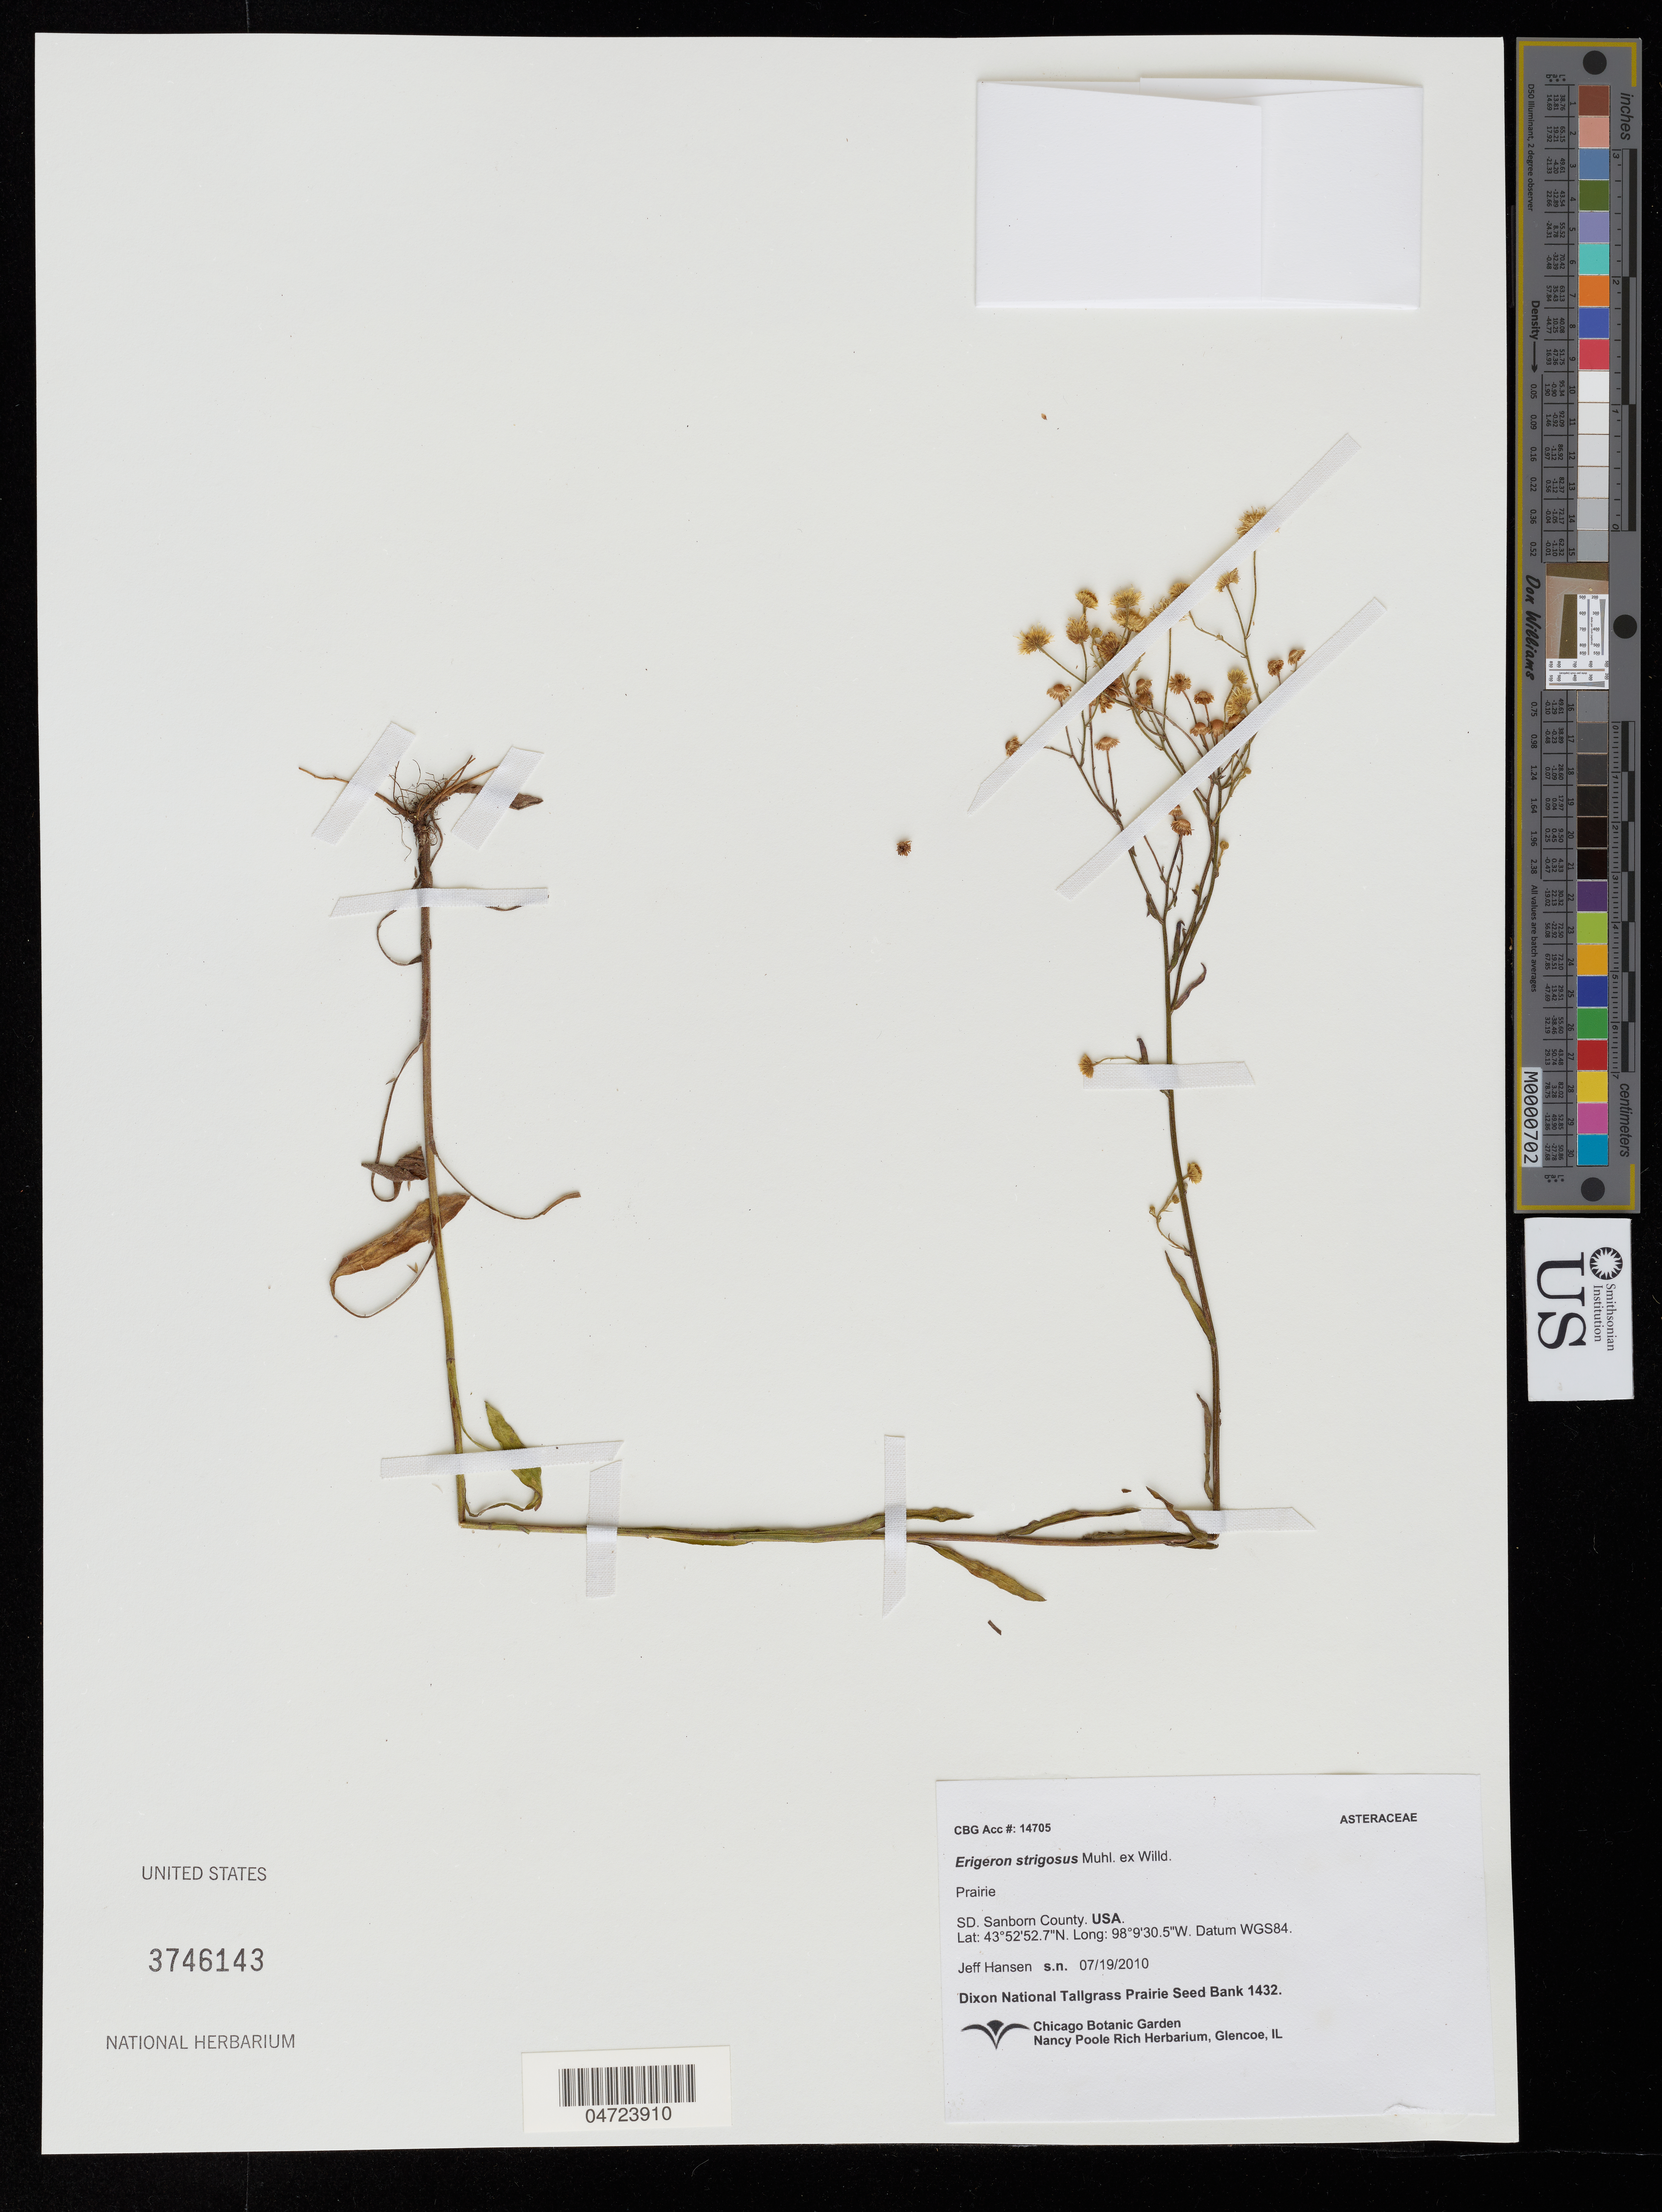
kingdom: Plantae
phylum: Tracheophyta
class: Magnoliopsida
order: Asterales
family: Asteraceae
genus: Erigeron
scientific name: Erigeron strigosus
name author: Muhl. ex Willd.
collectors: J. Hansen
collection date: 2010-07-19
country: United States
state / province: South Dakota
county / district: Sanborn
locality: Sanborn County.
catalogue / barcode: US 3746143